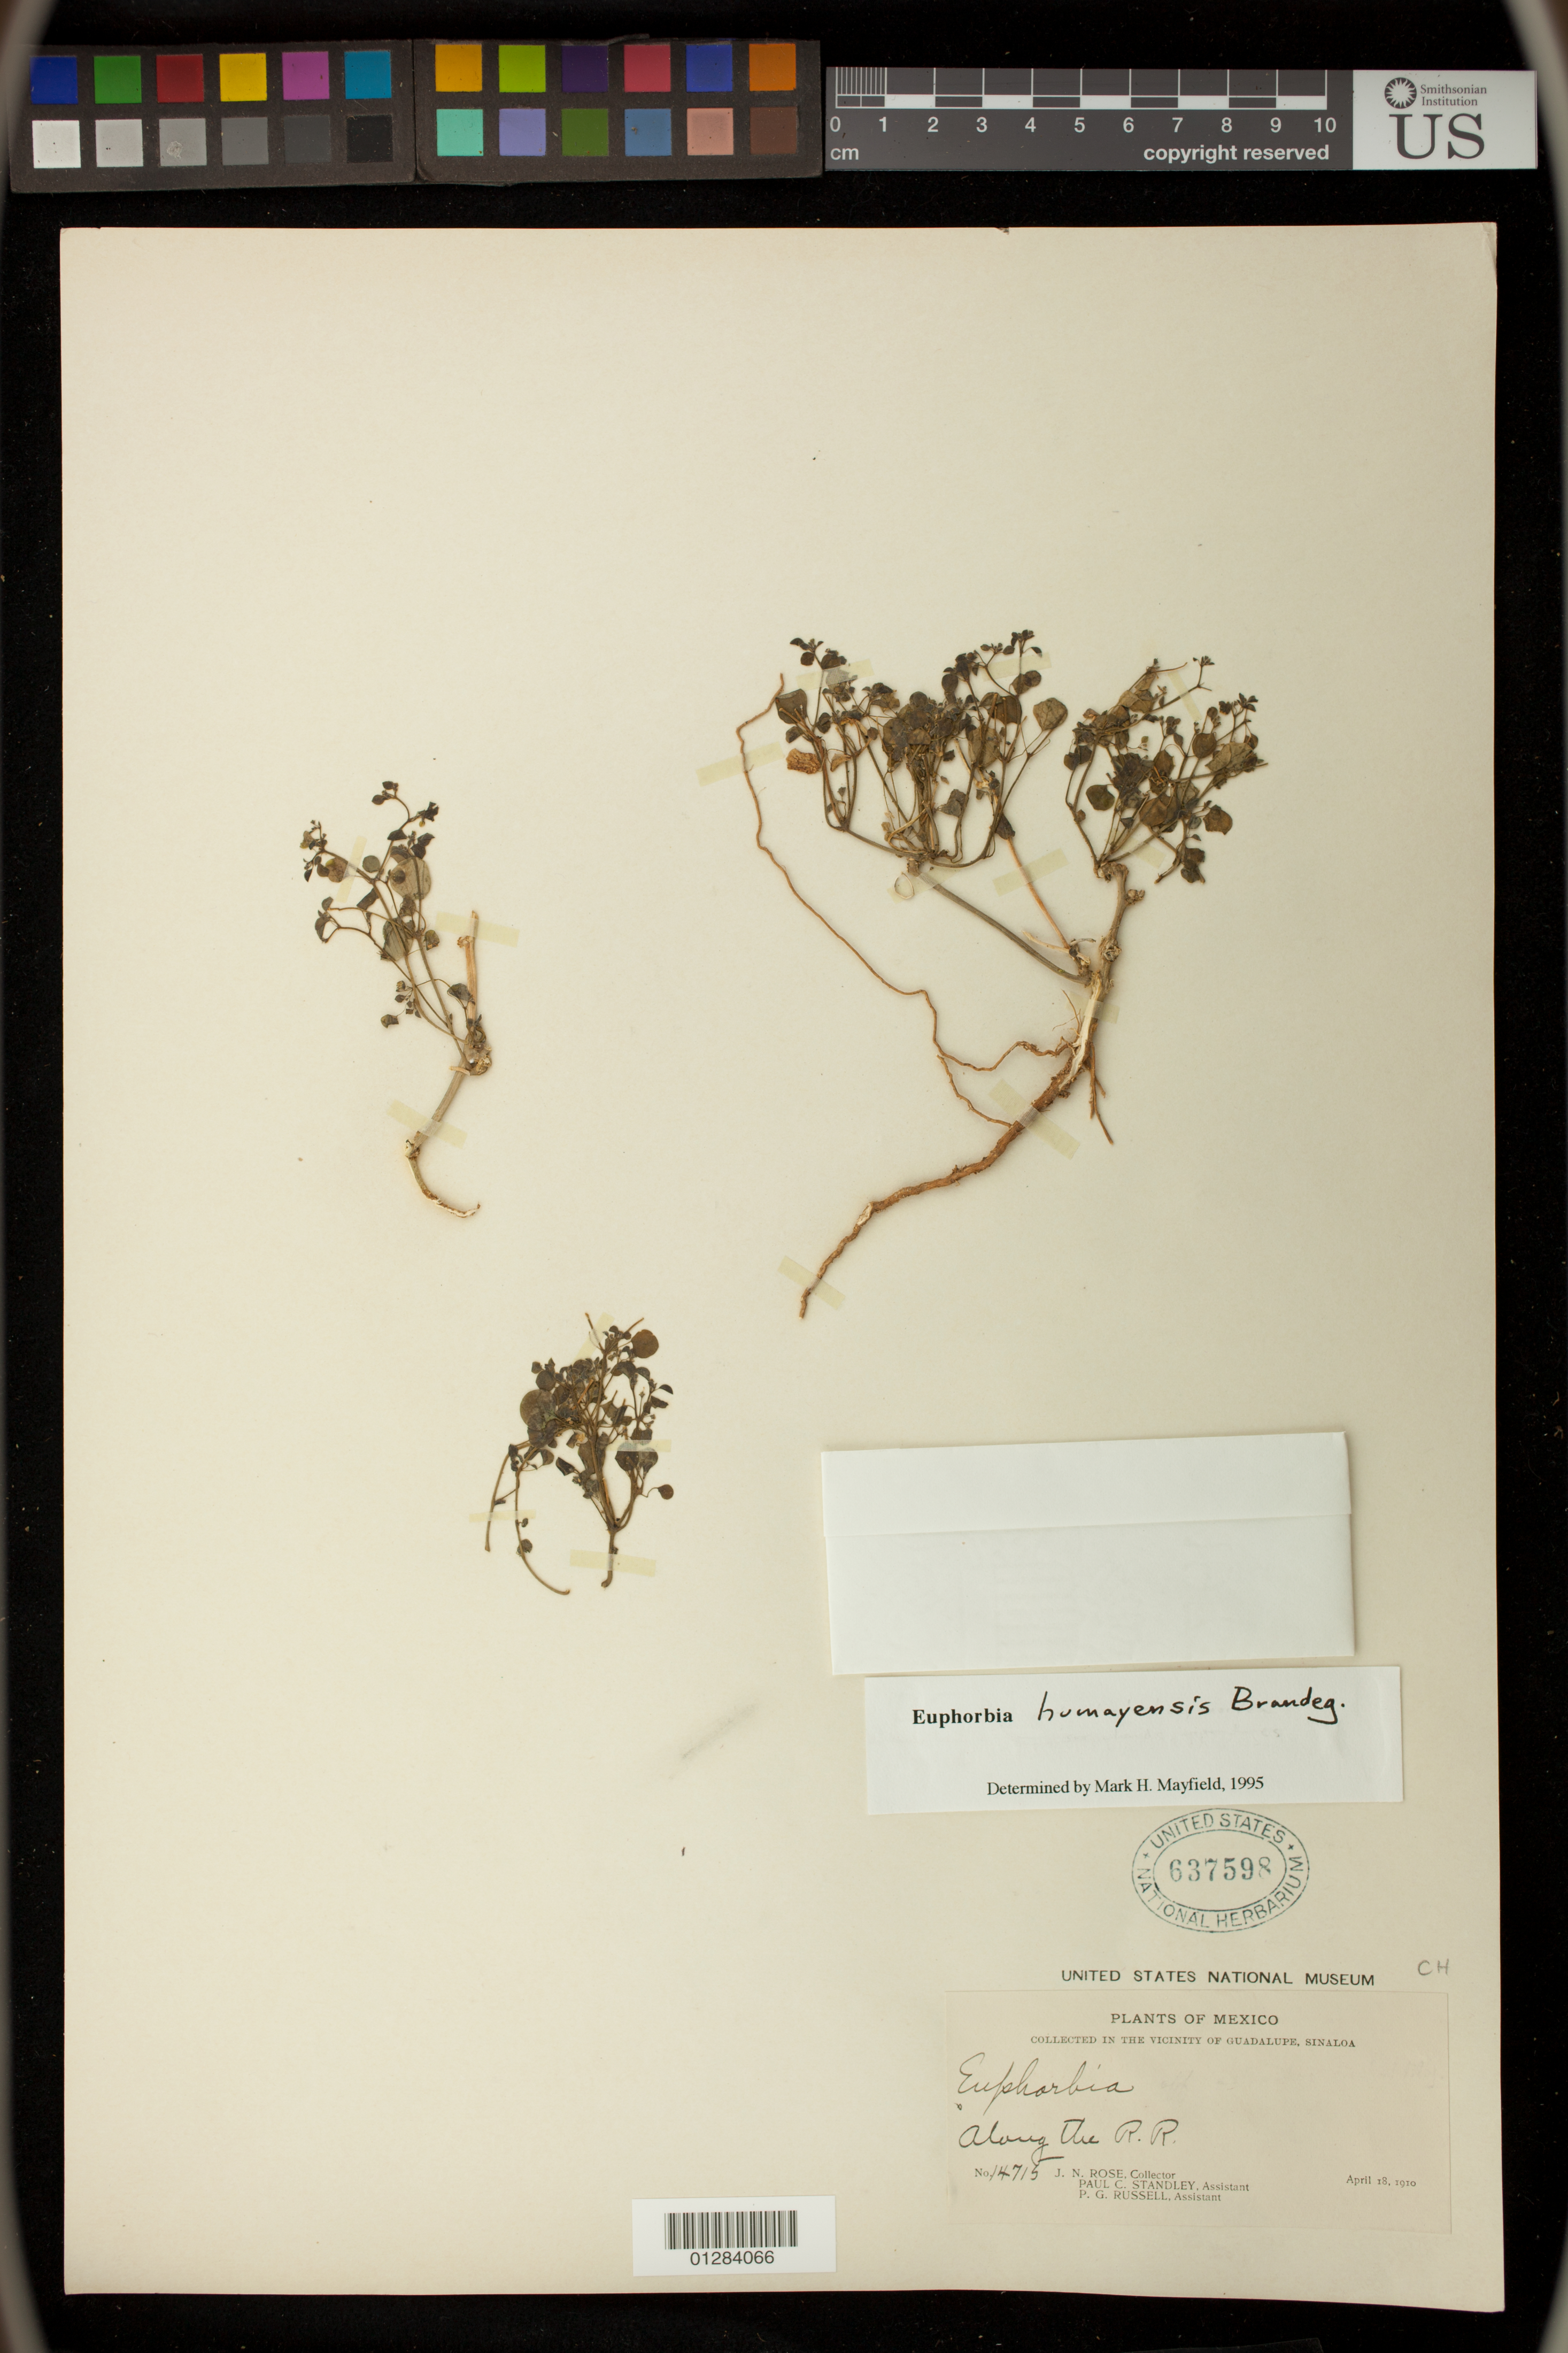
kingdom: Plantae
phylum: Tracheophyta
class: Magnoliopsida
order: Malpighiales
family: Euphorbiaceae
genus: Euphorbia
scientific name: Euphorbia humayensis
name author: Brandegee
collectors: J. N. Rose, Standley, Paul Carpenter, Steyermark, Julian Alfred & P. G. Russell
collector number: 14715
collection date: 1910-04-18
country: Mexico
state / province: Sinaloa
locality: Vicinity of Guadalupe, along the R.R.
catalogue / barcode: US 637598